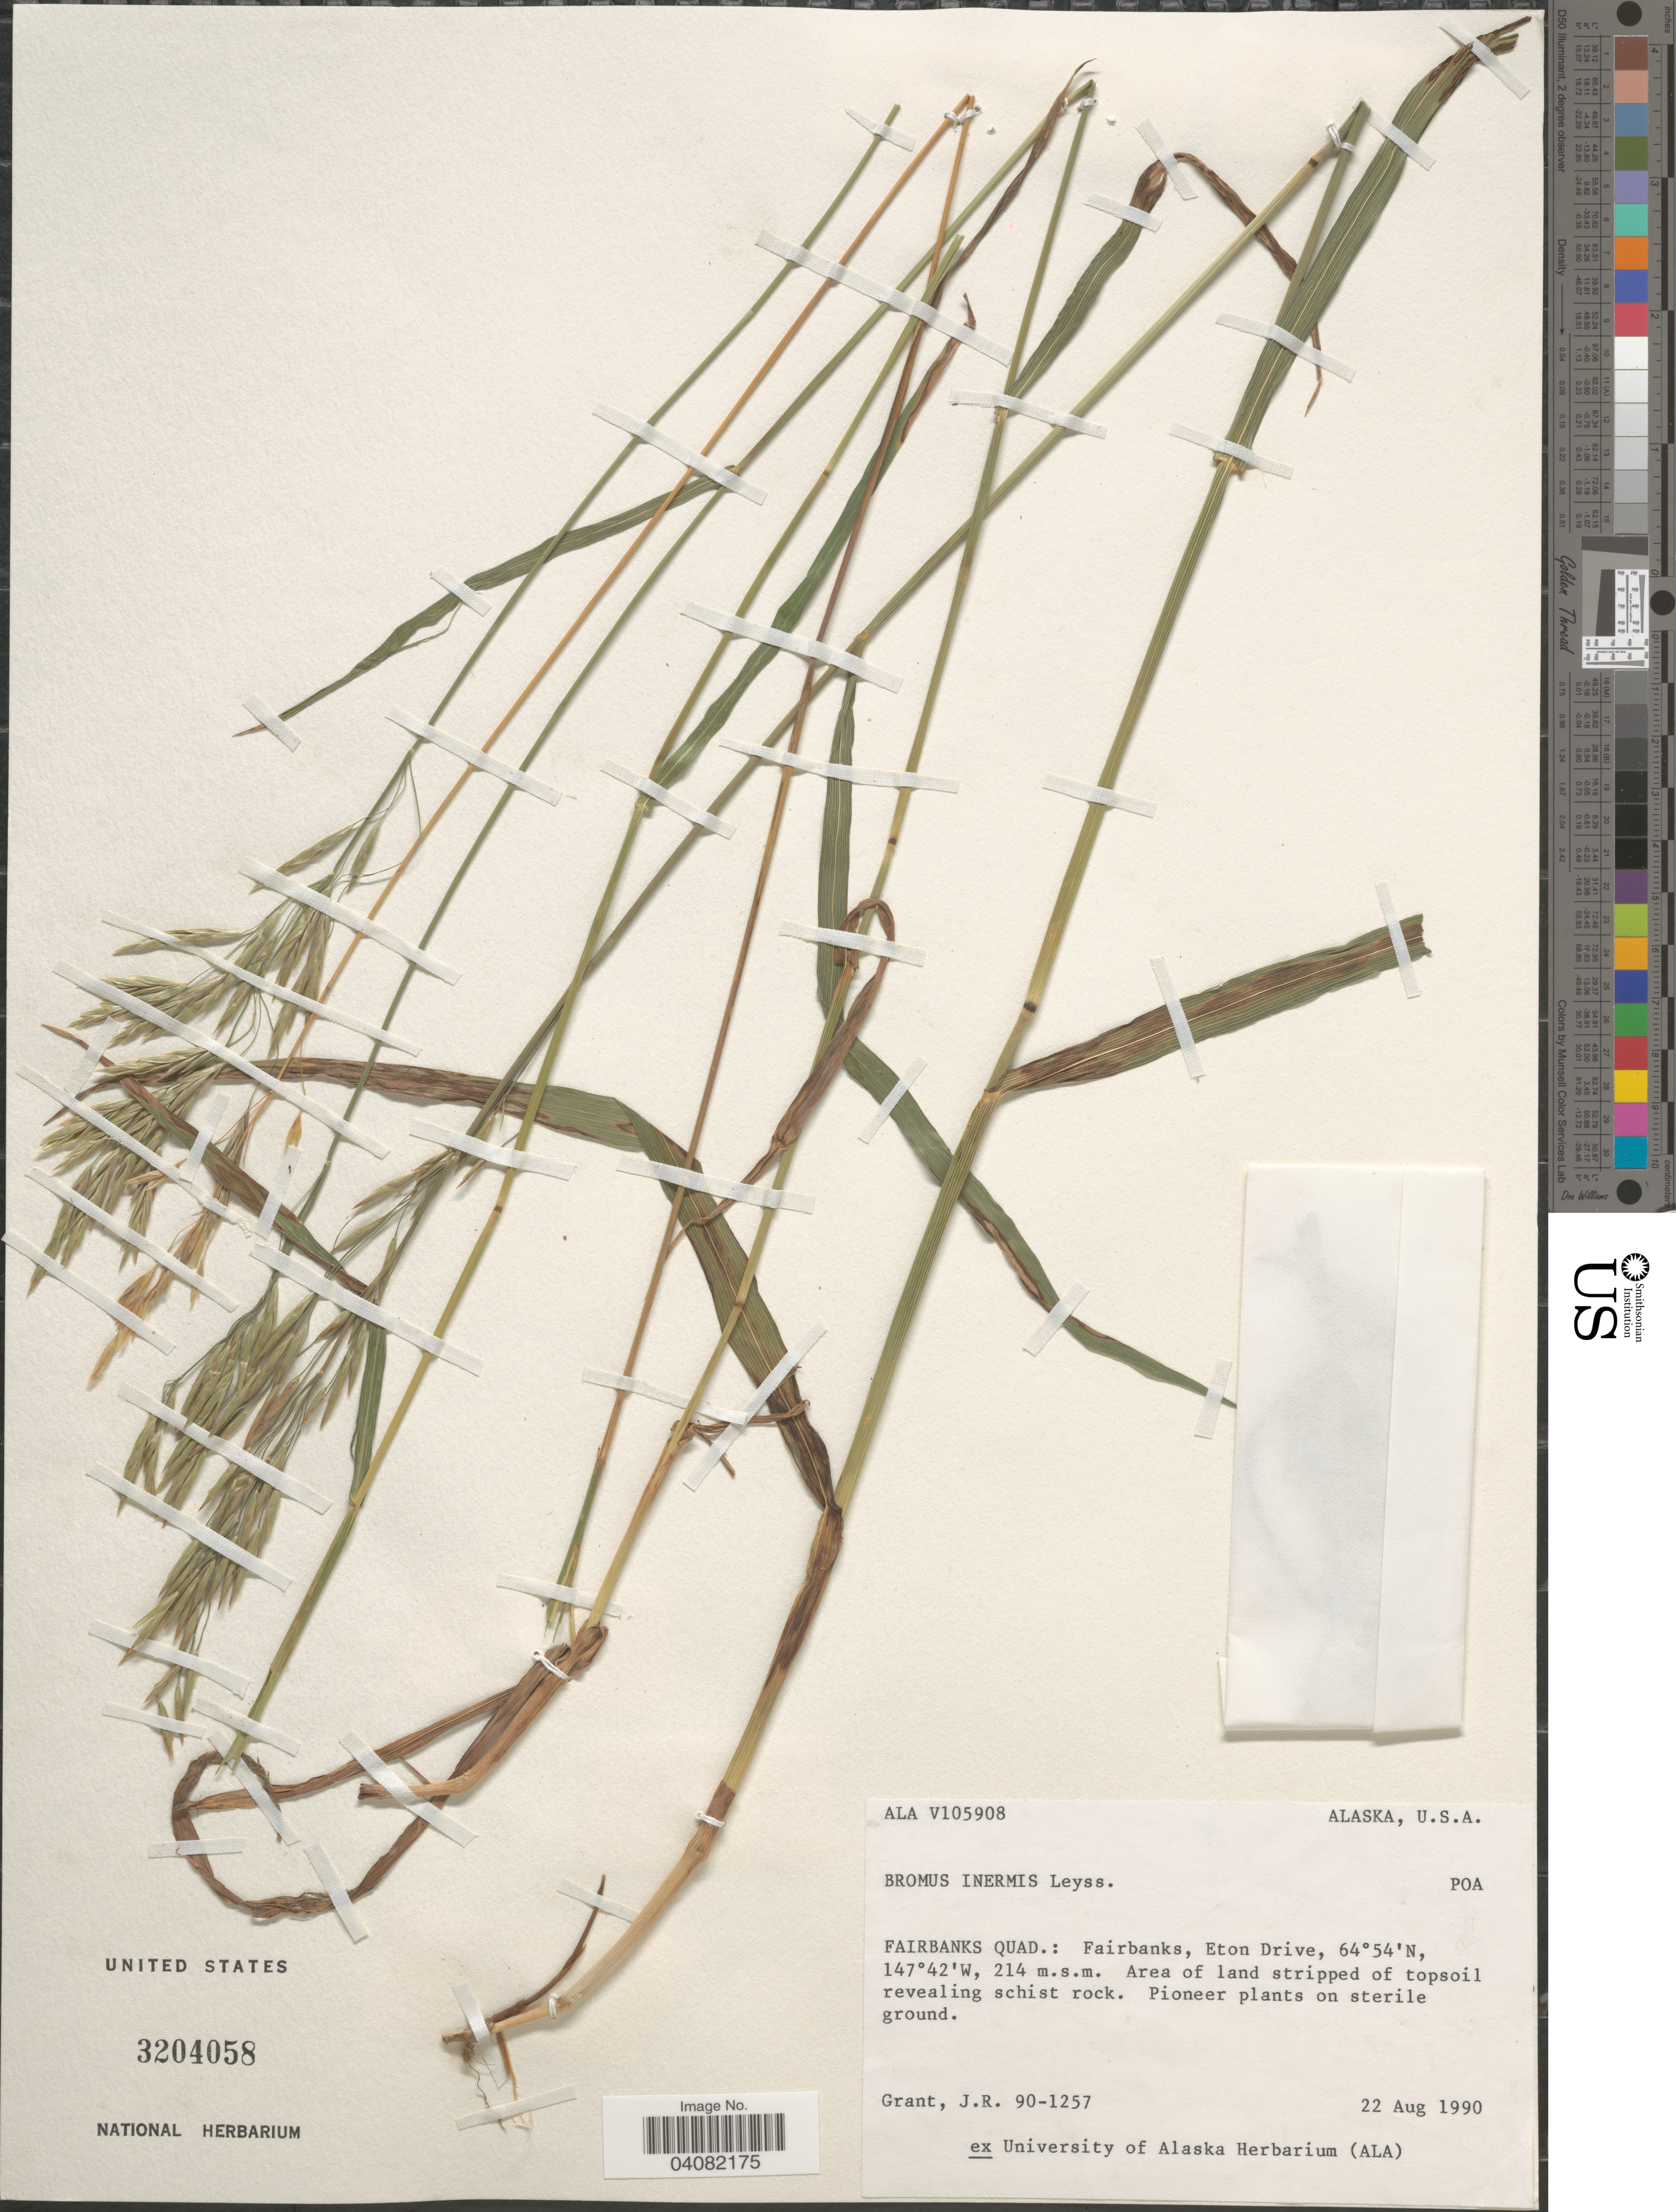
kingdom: Plantae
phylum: Tracheophyta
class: Liliopsida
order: Poales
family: Poaceae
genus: Bromus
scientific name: Bromus inermis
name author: Leyss.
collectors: J. Grant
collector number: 90-1257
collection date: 1990-08-22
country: United States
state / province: Alaska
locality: Fairbanks Quad.: Fairbanks, Eton Drive.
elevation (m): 214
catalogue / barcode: US 3204058